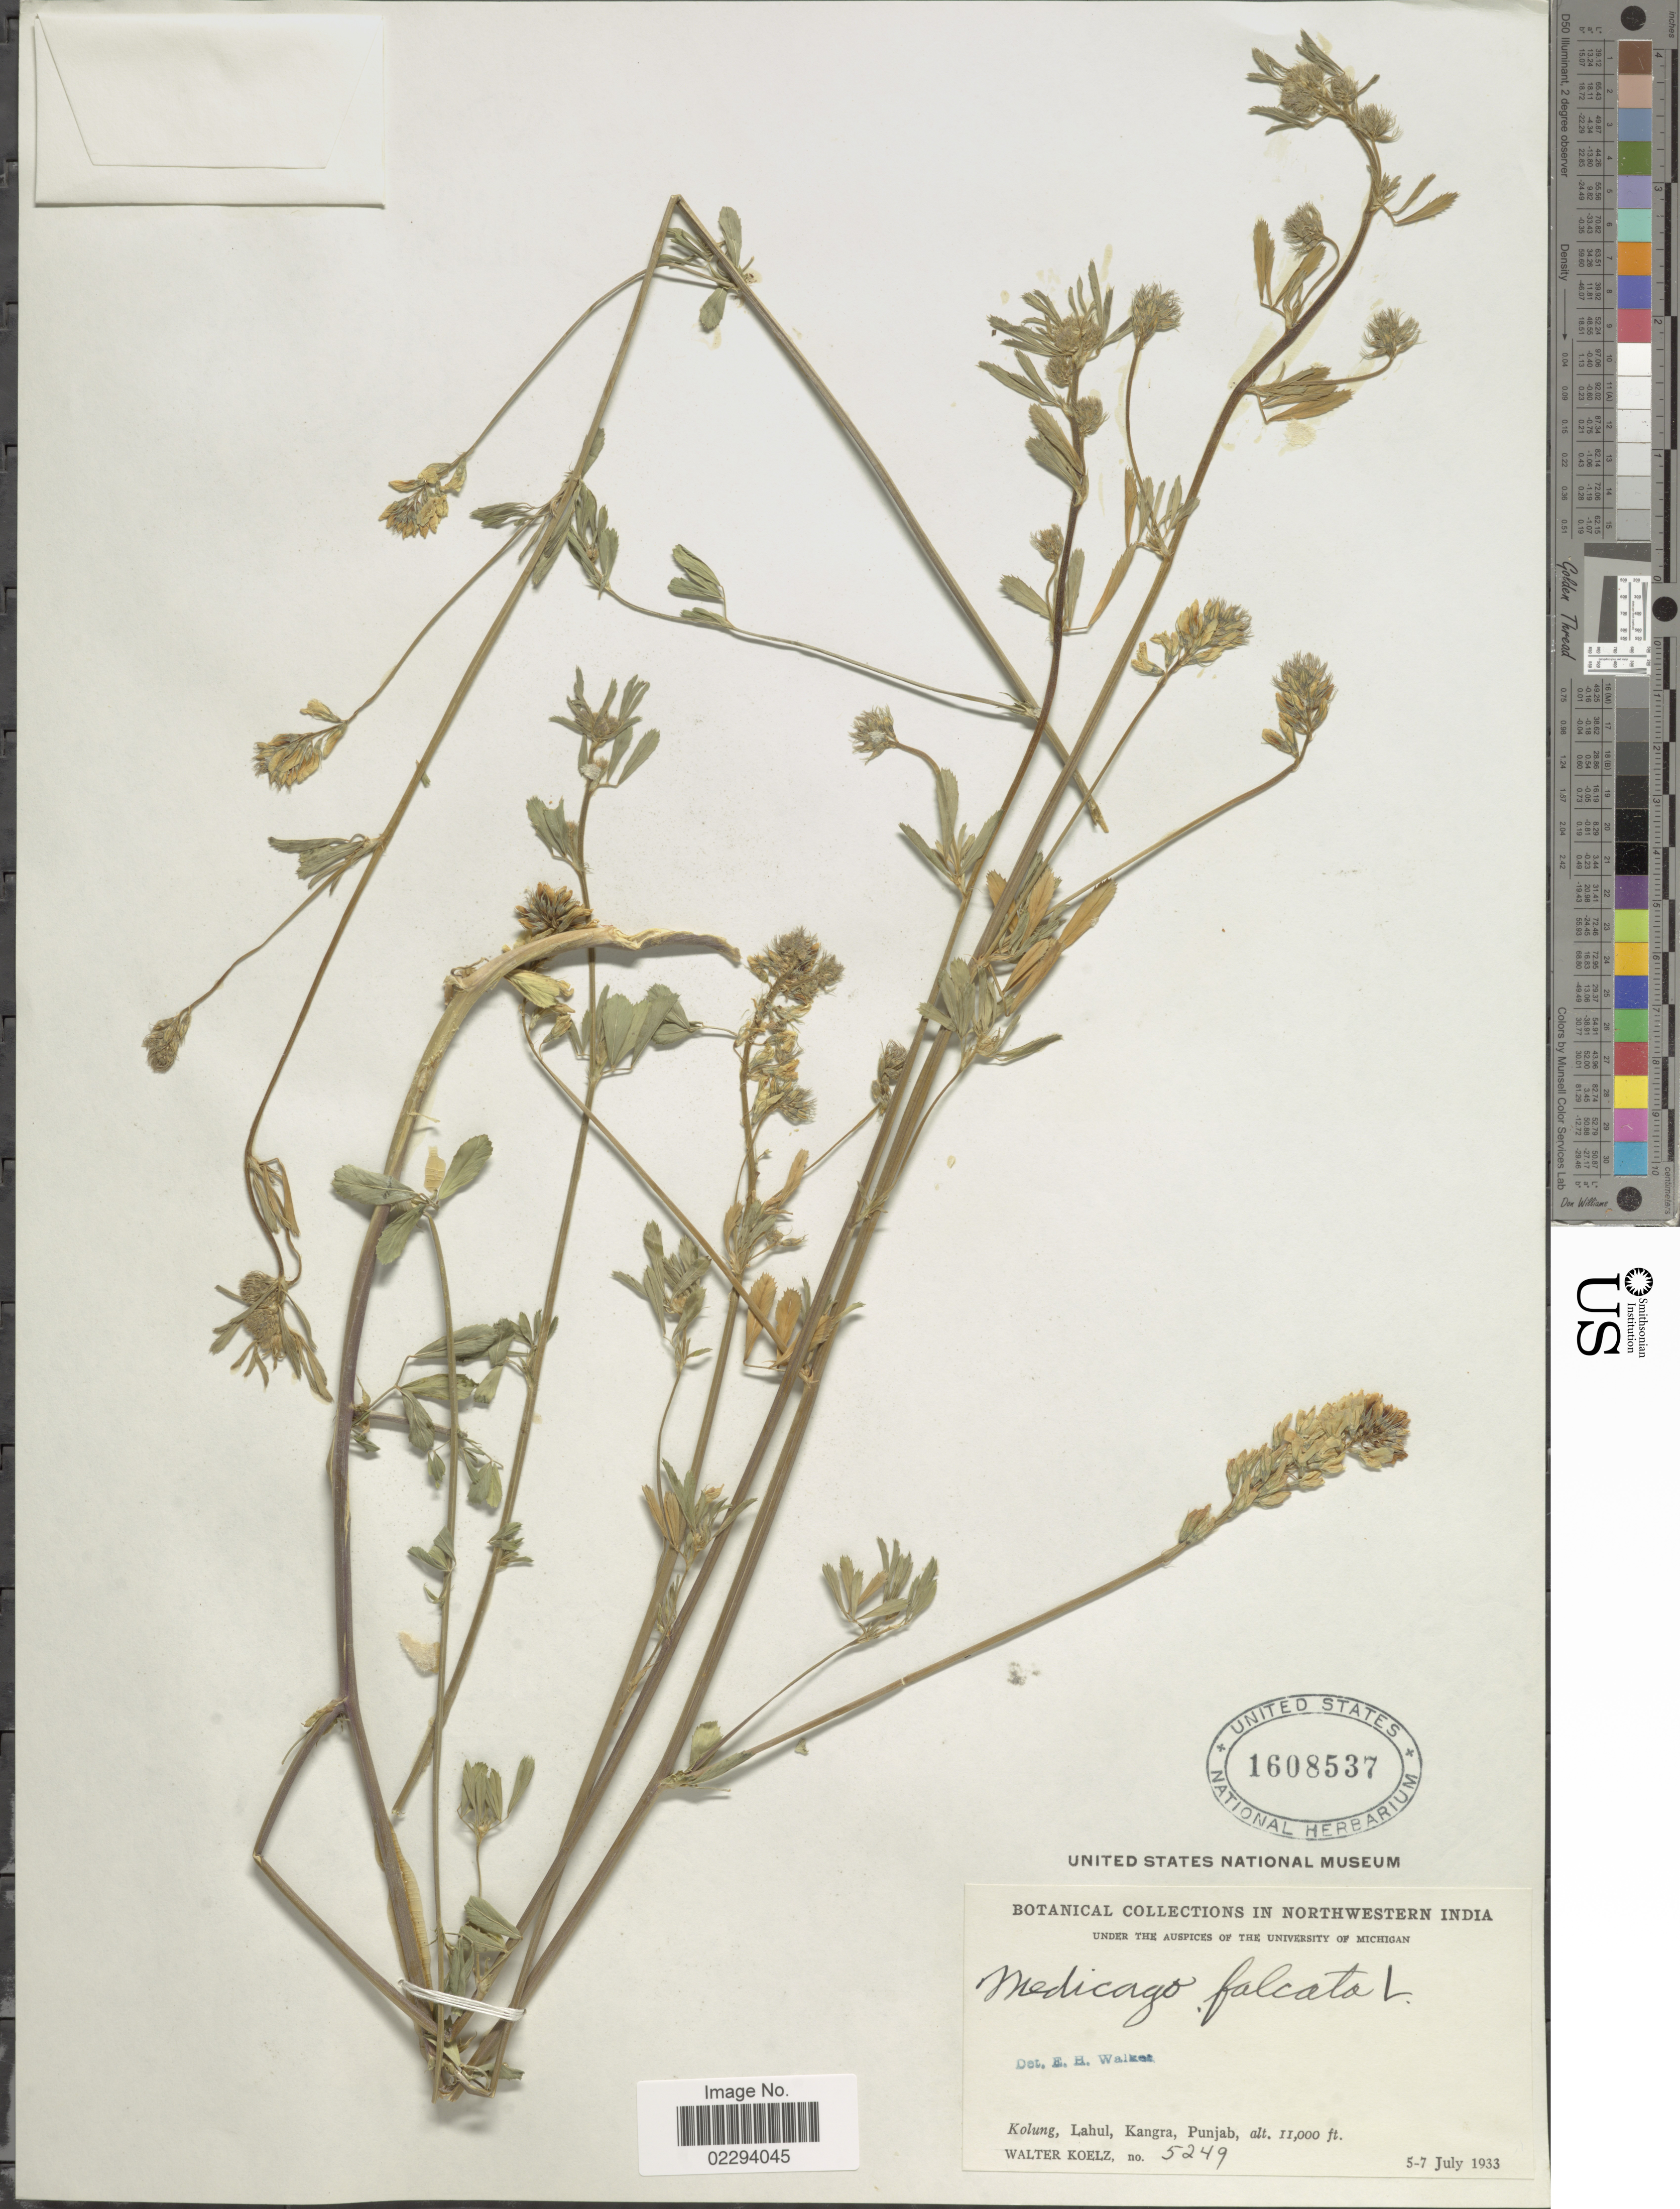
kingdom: Plantae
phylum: Tracheophyta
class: Magnoliopsida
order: Fabales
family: Fabaceae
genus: Medicago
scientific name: Medicago falcata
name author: L.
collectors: W. N. Koelz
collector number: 5249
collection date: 1933-07-05/1933-07-07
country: India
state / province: Himachal Pradesh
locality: Northwestern India. Kolung, Lahul, Kangra, Punjab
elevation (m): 3353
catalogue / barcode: US 1608537